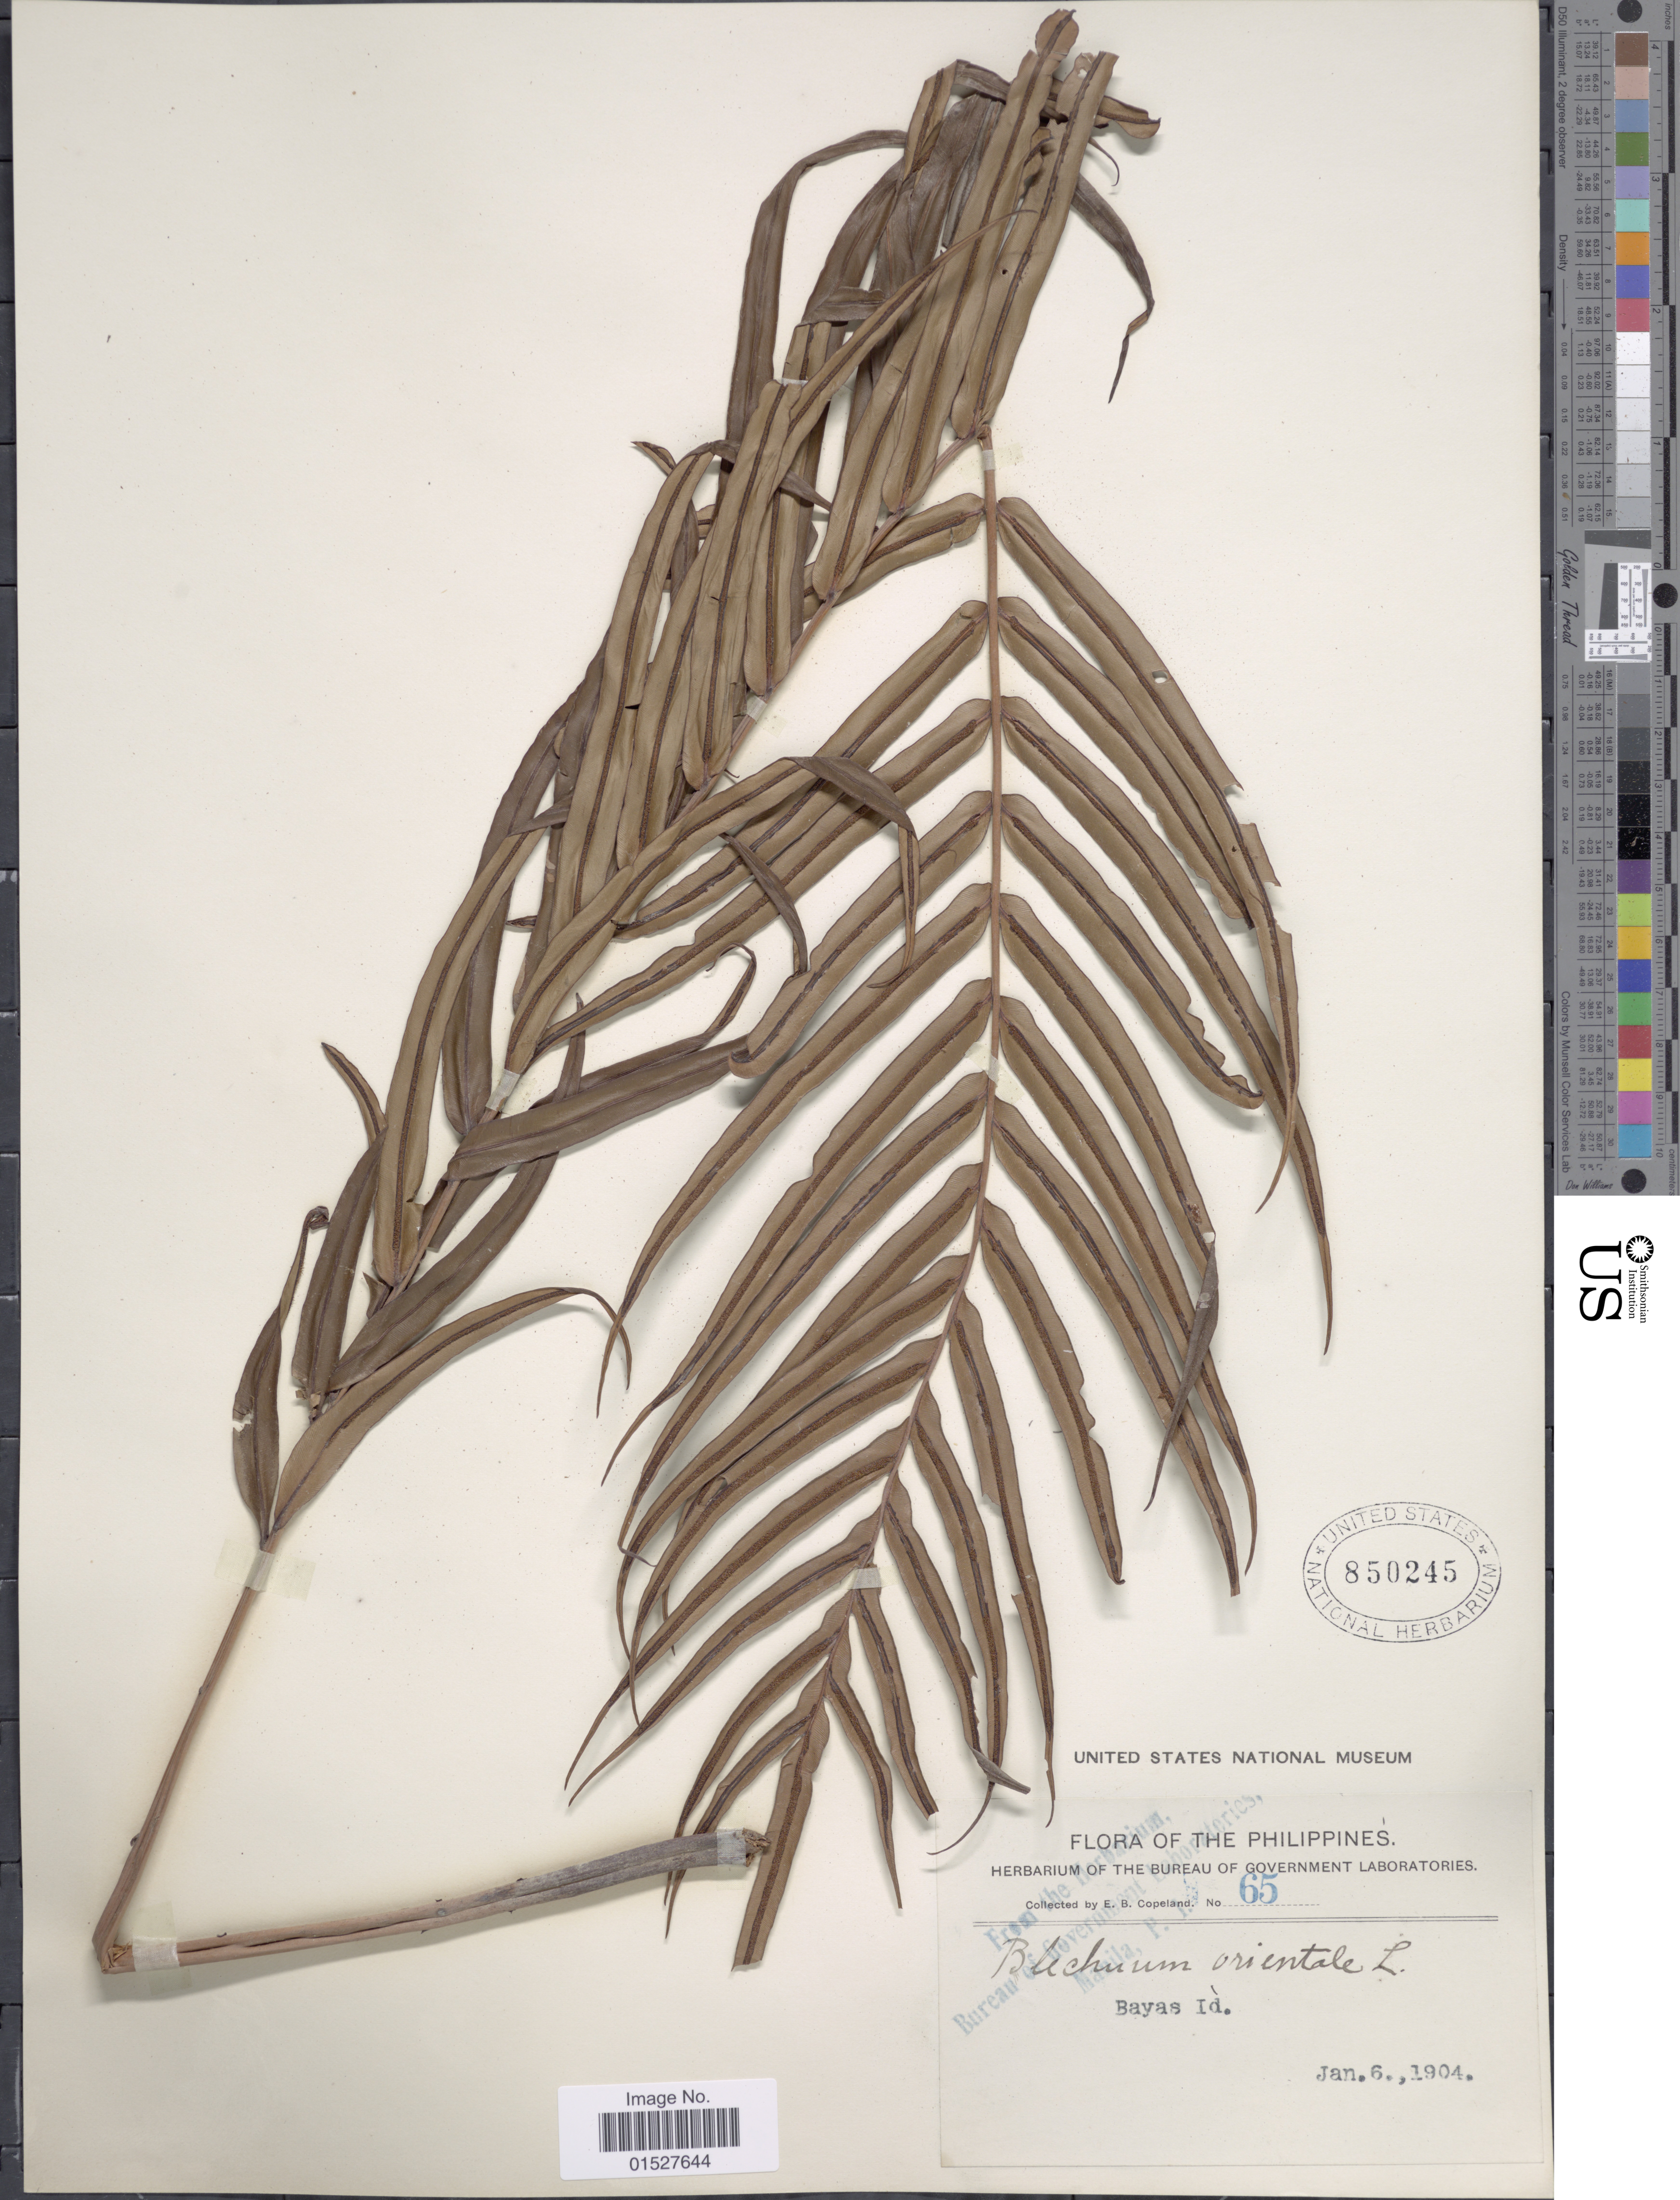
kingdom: Plantae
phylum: Tracheophyta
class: Polypodiopsida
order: Polypodiales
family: Blechnaceae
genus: Blechnum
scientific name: Blechnum orientale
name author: L.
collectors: E. B. Copeland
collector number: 65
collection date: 1904-01-06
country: Philippines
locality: Bayas Id.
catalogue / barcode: US 850245